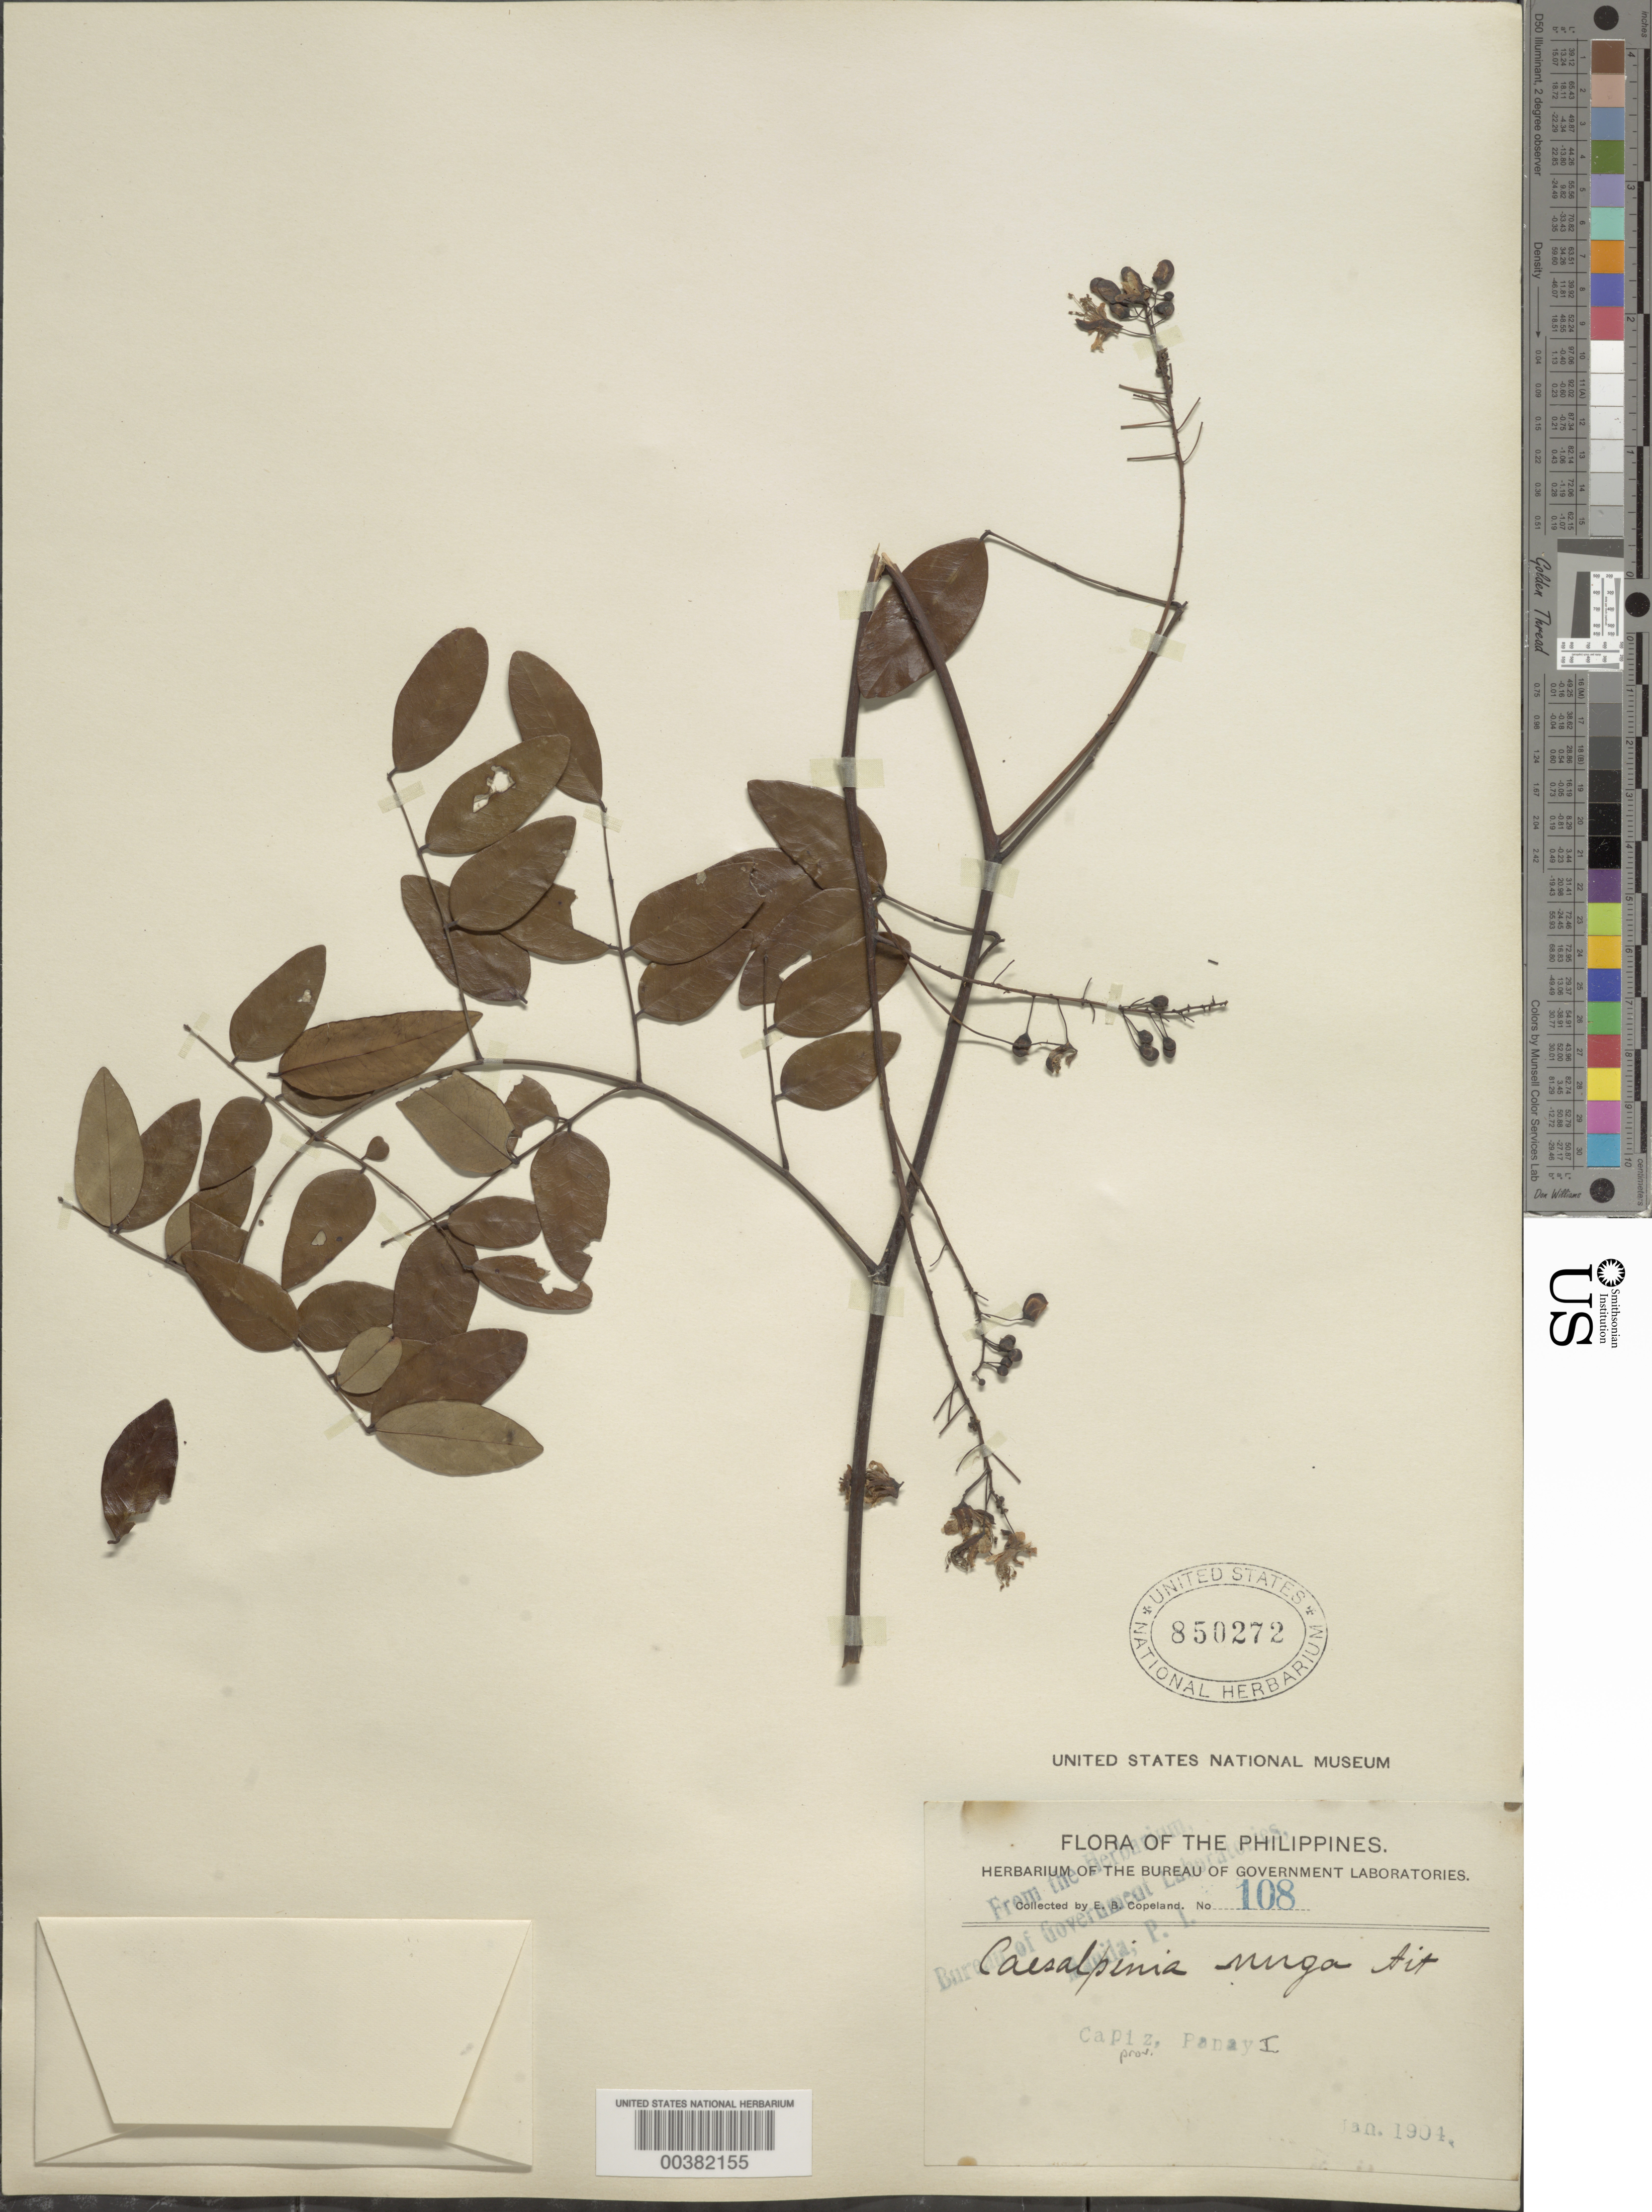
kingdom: Plantae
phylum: Tracheophyta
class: Magnoliopsida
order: Fabales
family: Fabaceae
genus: Ticanto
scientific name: Ticanto crista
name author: (L.) R. Clark & Gagnon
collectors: E. B. Copeland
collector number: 108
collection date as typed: Jan 1904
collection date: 1904-01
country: Philippines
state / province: Western Visayas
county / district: Capiz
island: Panay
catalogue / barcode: US 850272